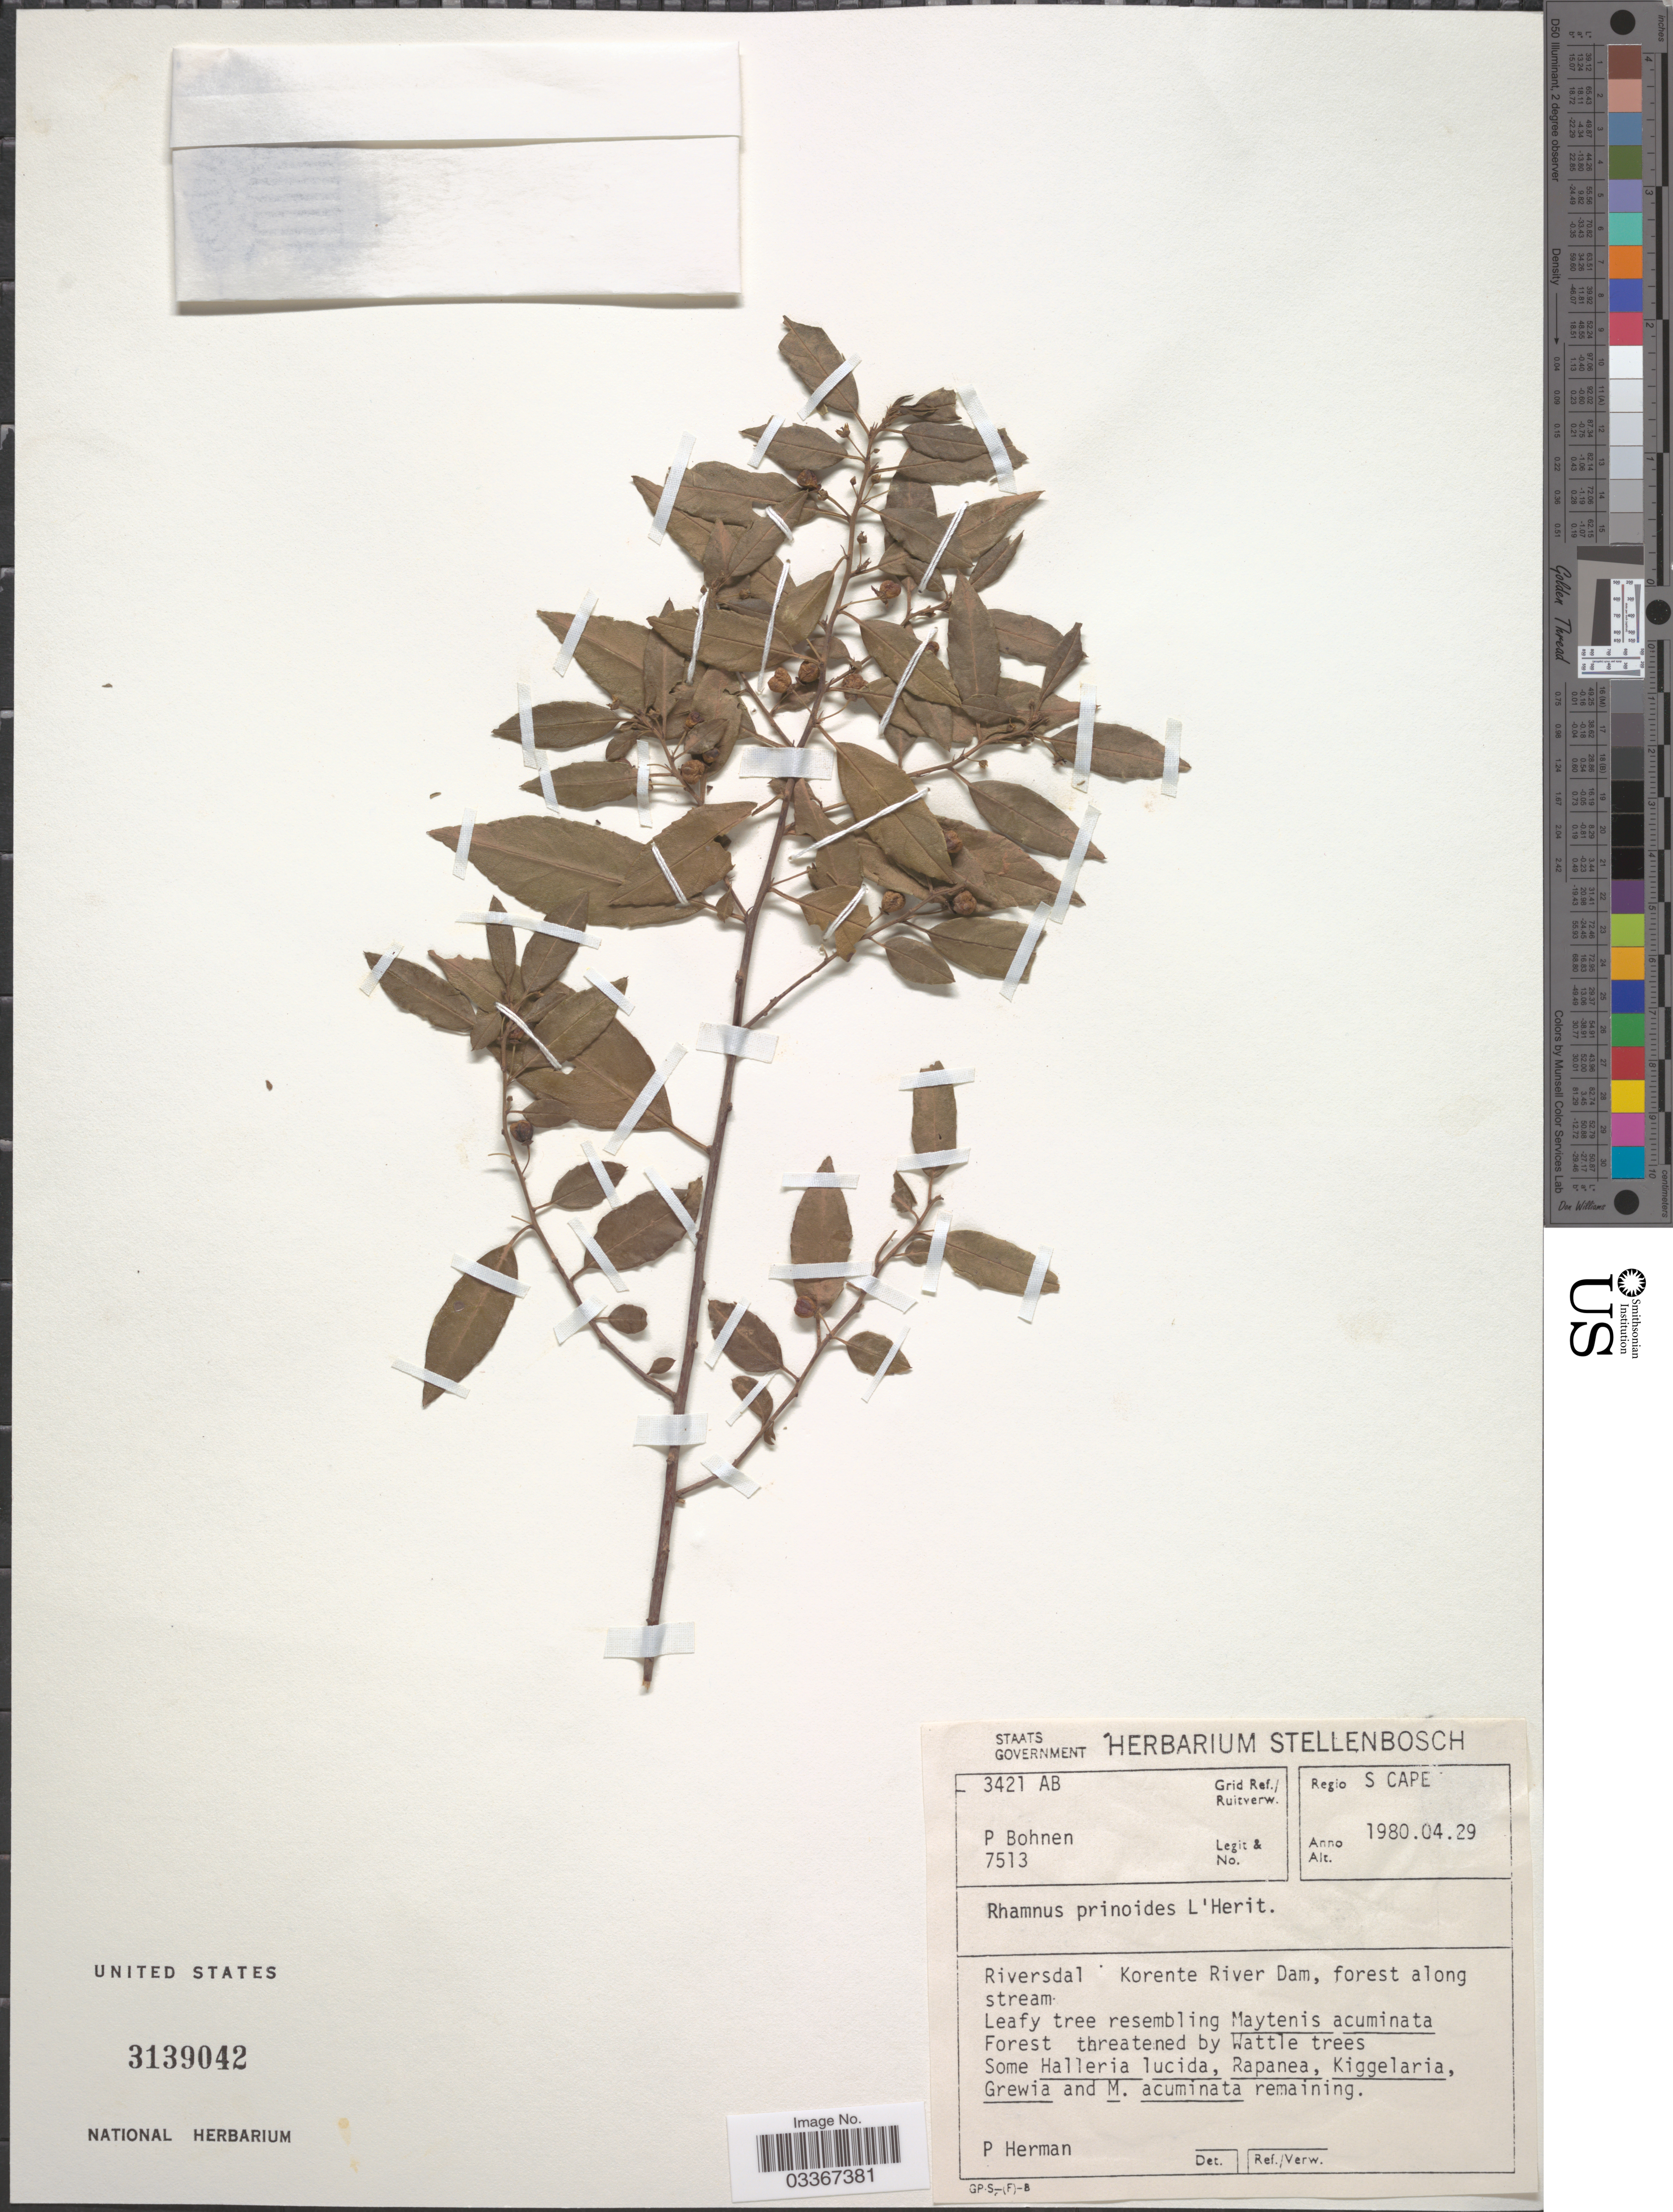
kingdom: Plantae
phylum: Tracheophyta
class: Magnoliopsida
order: Rosales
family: Rhamnaceae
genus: Rhamnus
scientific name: Rhamnus prinoides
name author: L'Hér.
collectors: P. Bohnen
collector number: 7513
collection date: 1980-04-29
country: South Africa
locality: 3421 AB Grid Ref./ Ruitverw. Regio S Cape. Riversdal Korente River Dam, forest along stream.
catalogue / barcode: US 3139042